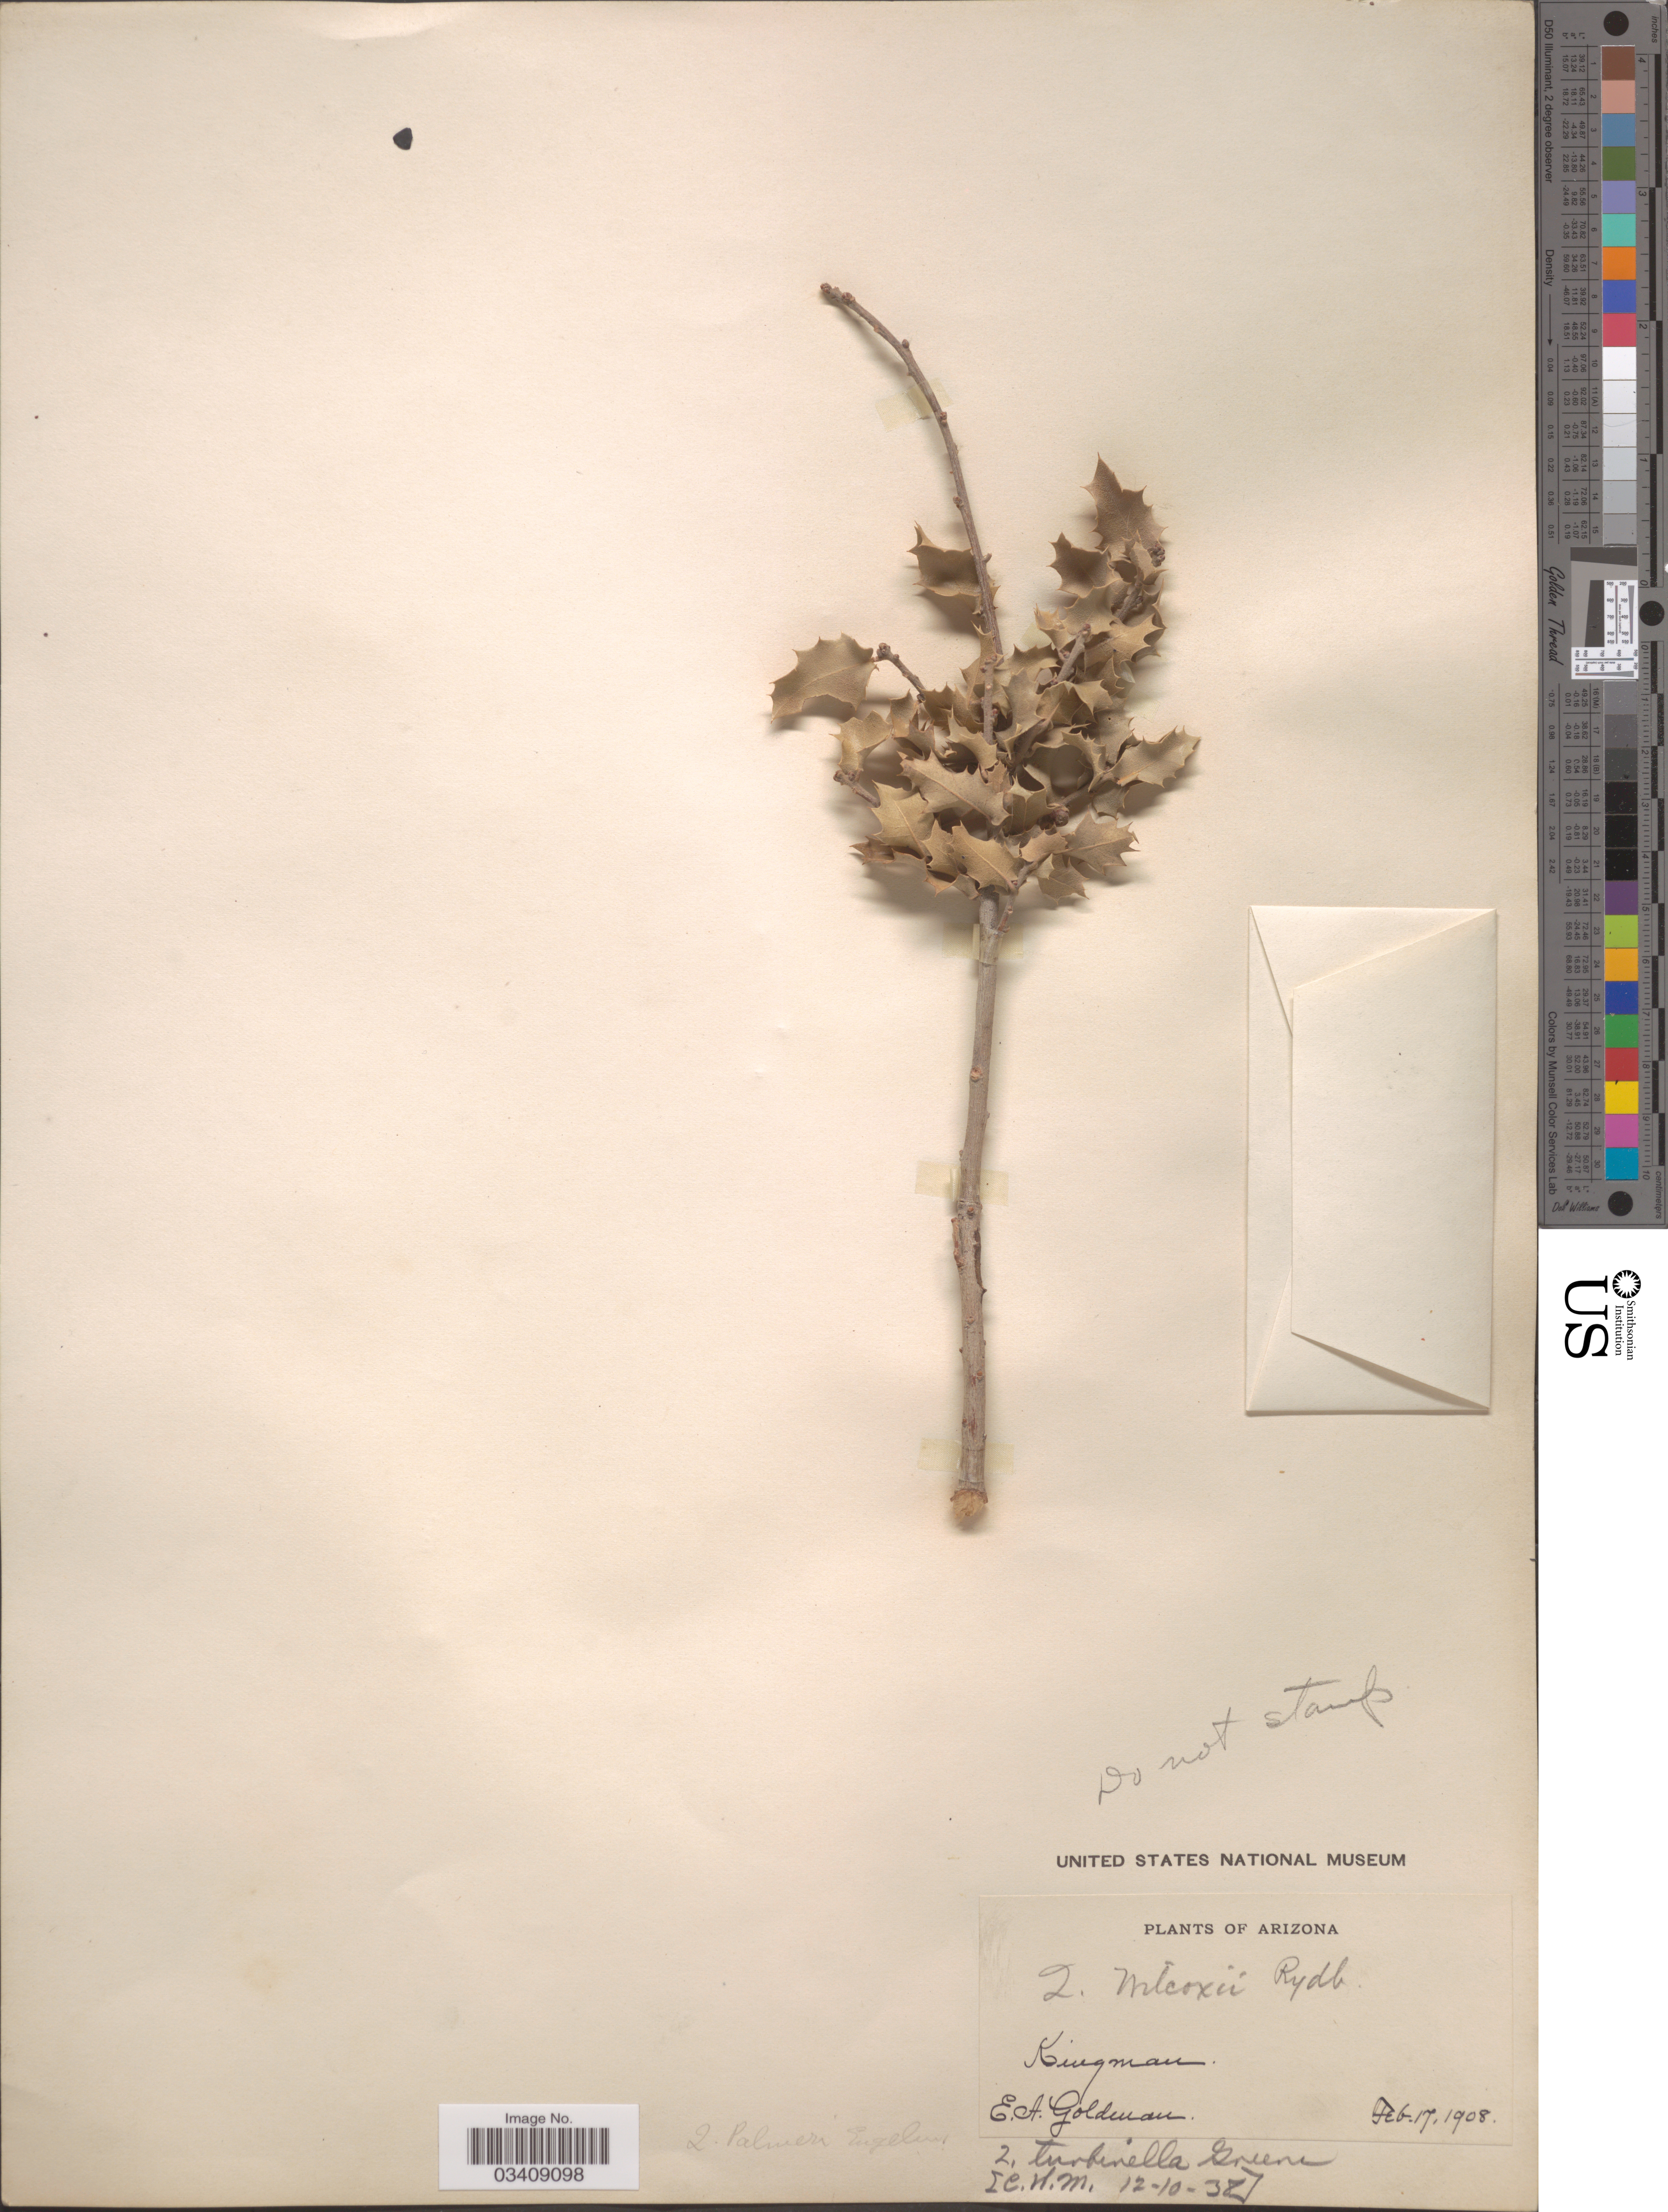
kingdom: Plantae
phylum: Tracheophyta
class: Magnoliopsida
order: Fagales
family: Fagaceae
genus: Quercus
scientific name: Quercus turbinella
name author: Greene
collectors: E. A. Goldman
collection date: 1908-02-17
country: United States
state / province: Arizona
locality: Kingman.